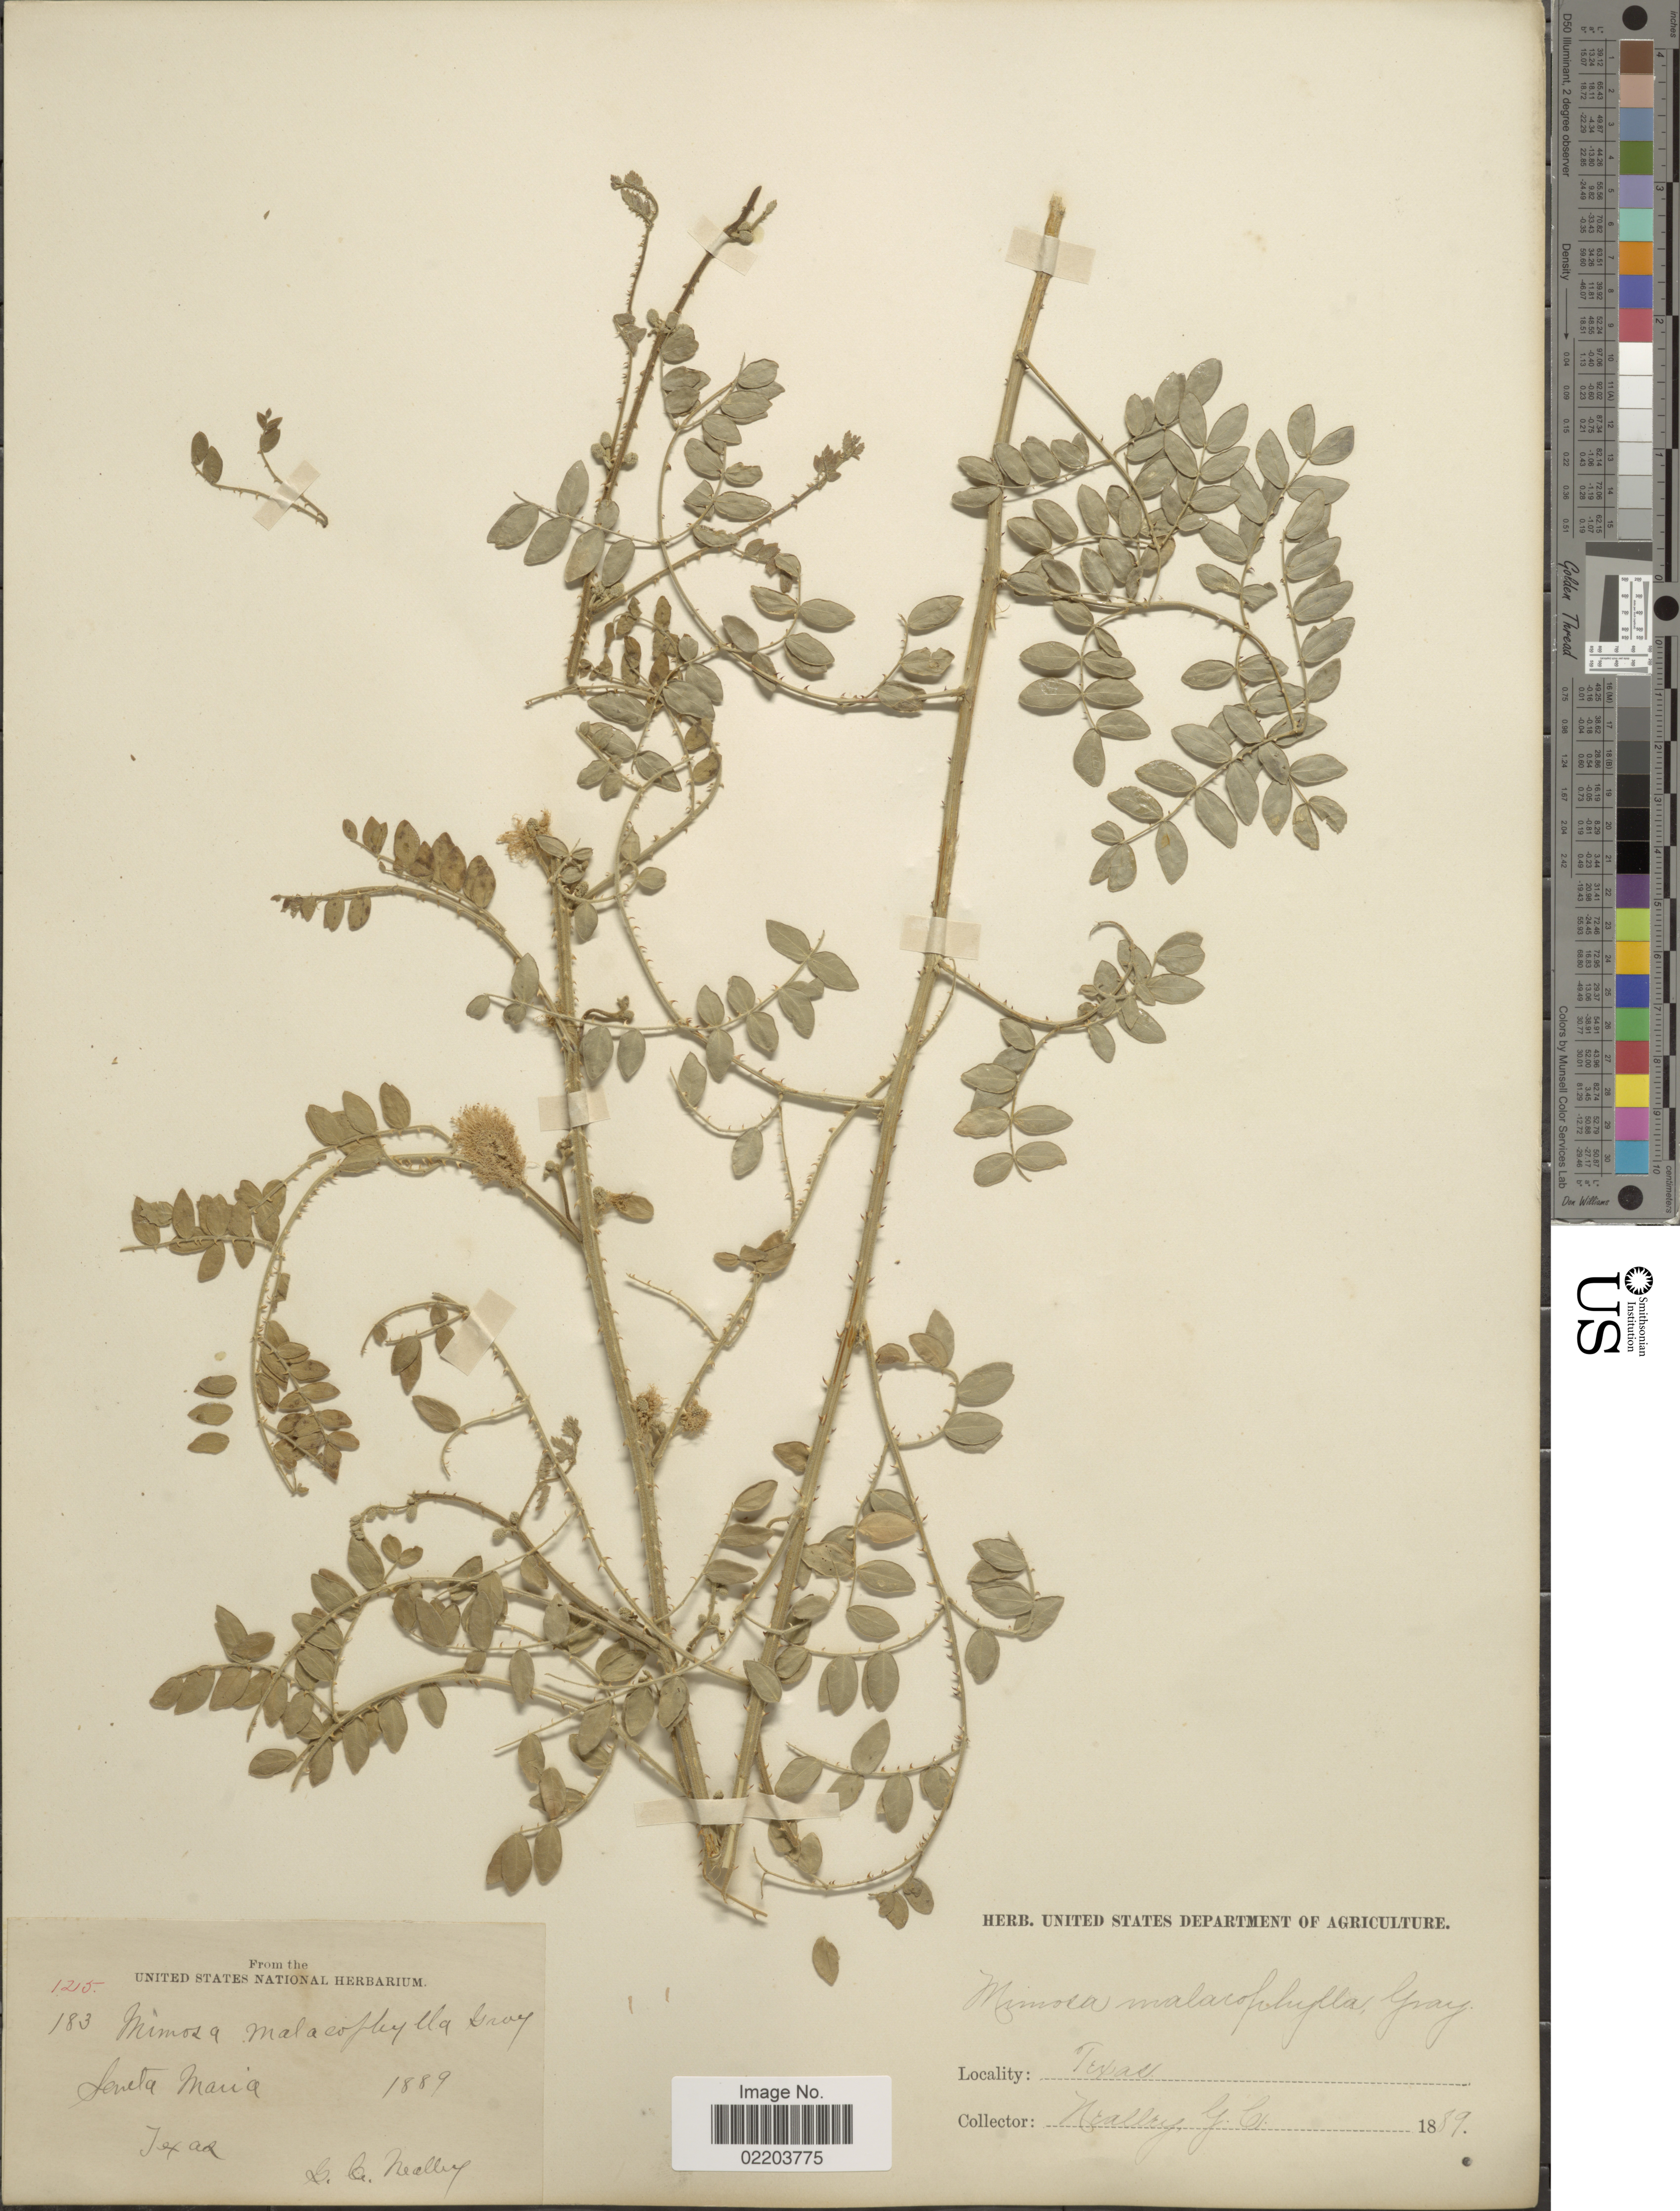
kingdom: Plantae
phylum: Tracheophyta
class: Magnoliopsida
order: Fabales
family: Fabaceae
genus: Mimosa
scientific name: Mimosa malacophylla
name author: A. Gray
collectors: G. C. Nealley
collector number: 1215/183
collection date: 1889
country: United States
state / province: Texas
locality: Santa Maria